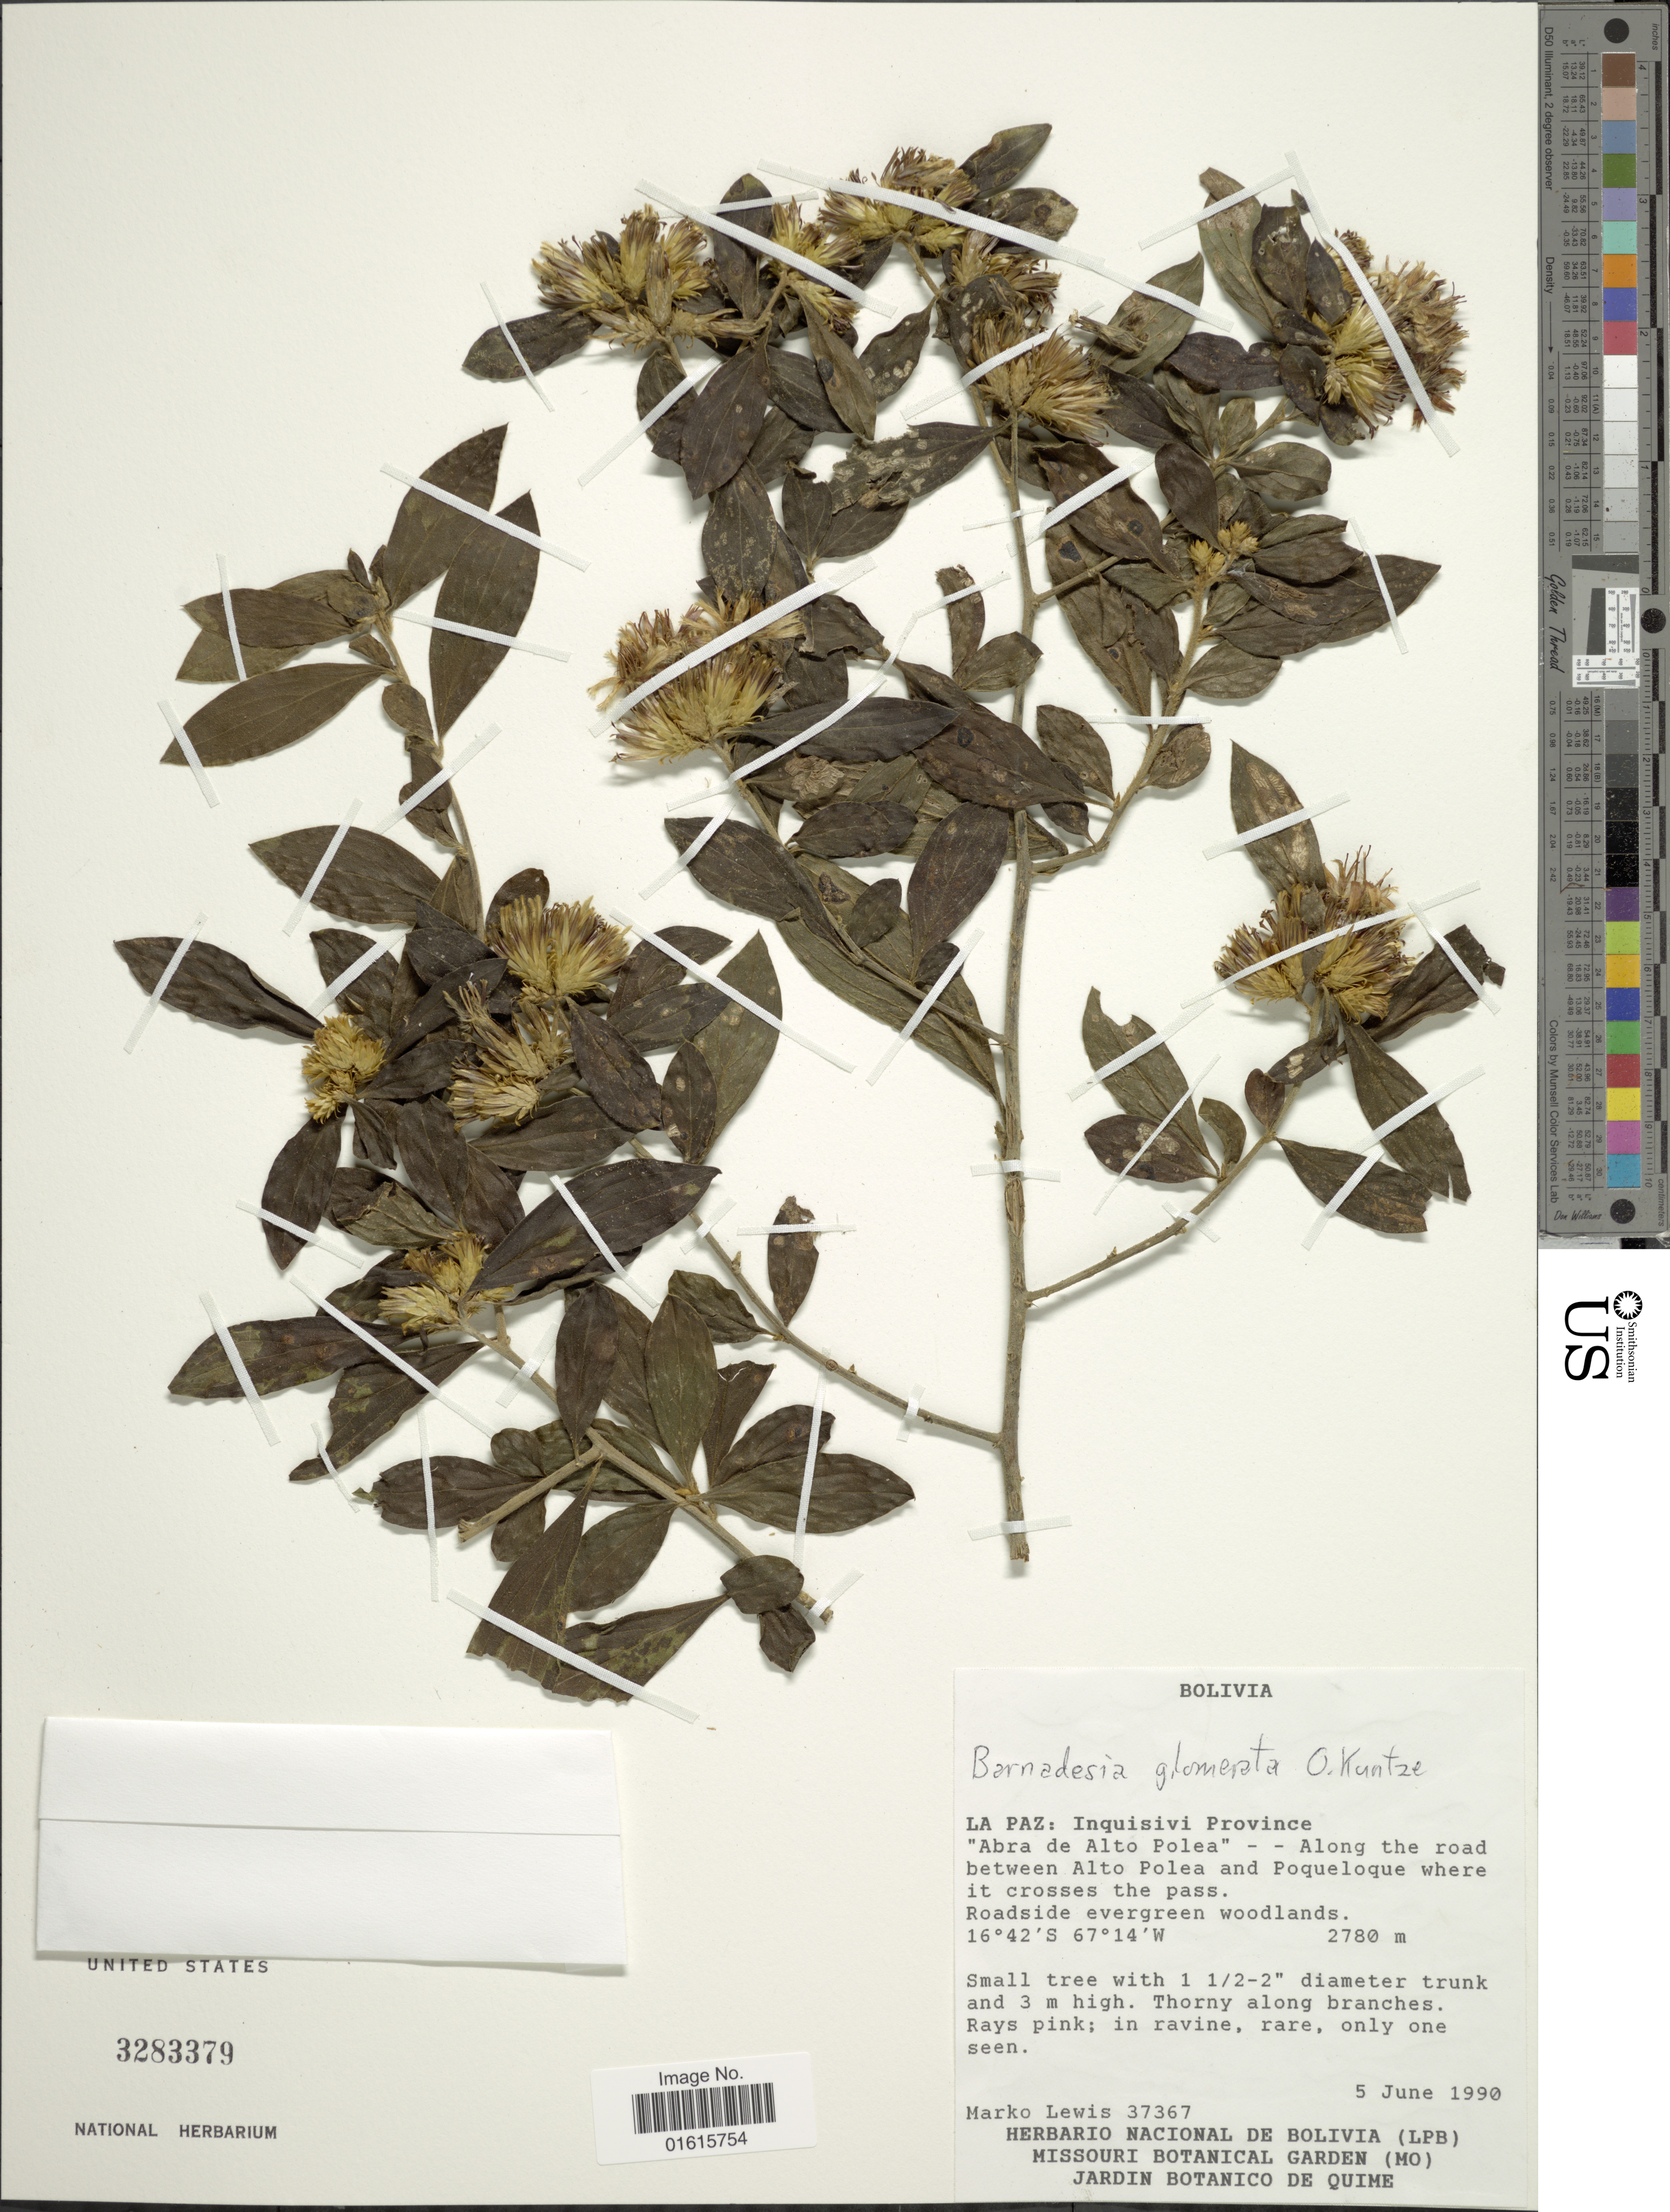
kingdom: Plantae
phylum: Tracheophyta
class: Magnoliopsida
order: Asterales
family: Asteraceae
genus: Barnadesia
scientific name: Barnadesia glomerata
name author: Kuntze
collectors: M. A. Lewis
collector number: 37367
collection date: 1990-06-05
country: Bolivia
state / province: La Paz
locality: Inquisivi Province "Abra de Alto Polea" Along the road between Alto Polea and Poqueloque where it crosses the pass. Roadside evergreen woodlands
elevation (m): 2780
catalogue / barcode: US 3283379